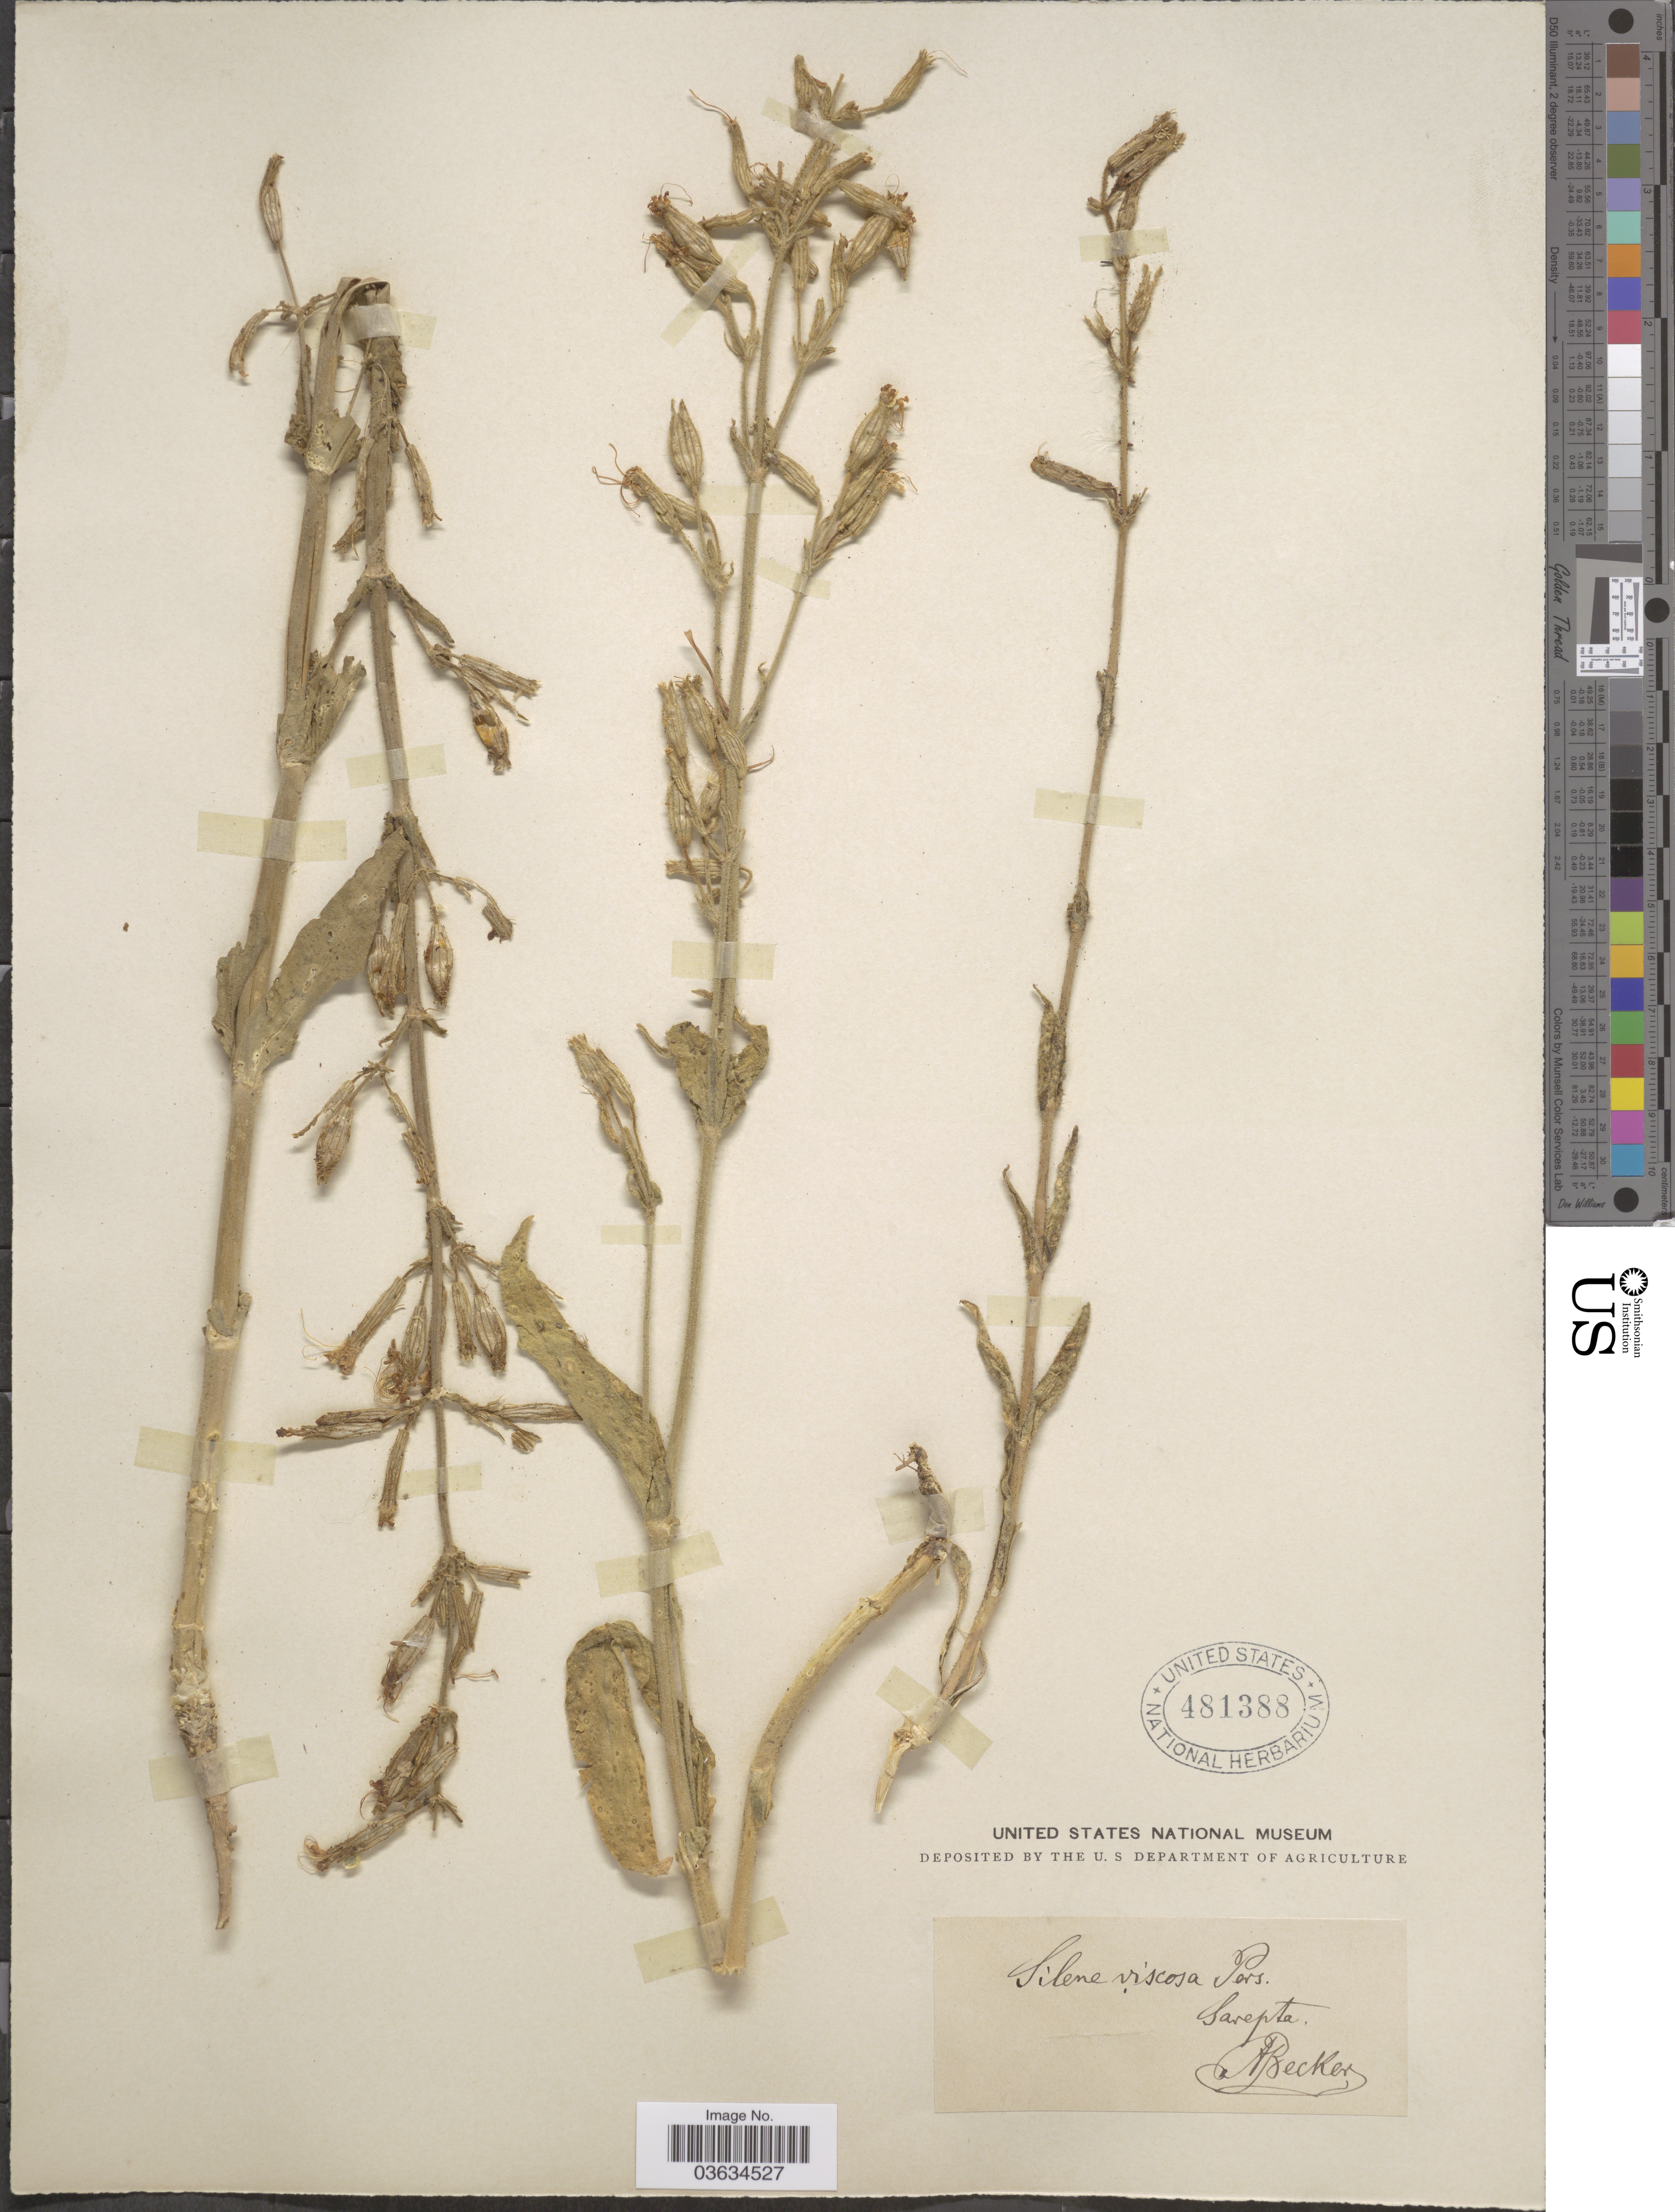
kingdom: Plantae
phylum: Tracheophyta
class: Magnoliopsida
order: Caryophyllales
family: Caryophyllaceae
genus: Silene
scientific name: Silene viscosa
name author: (L.) Pers.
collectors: A. Becker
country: Russian Federation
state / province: Volgograd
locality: Sarepta.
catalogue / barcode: US 481388